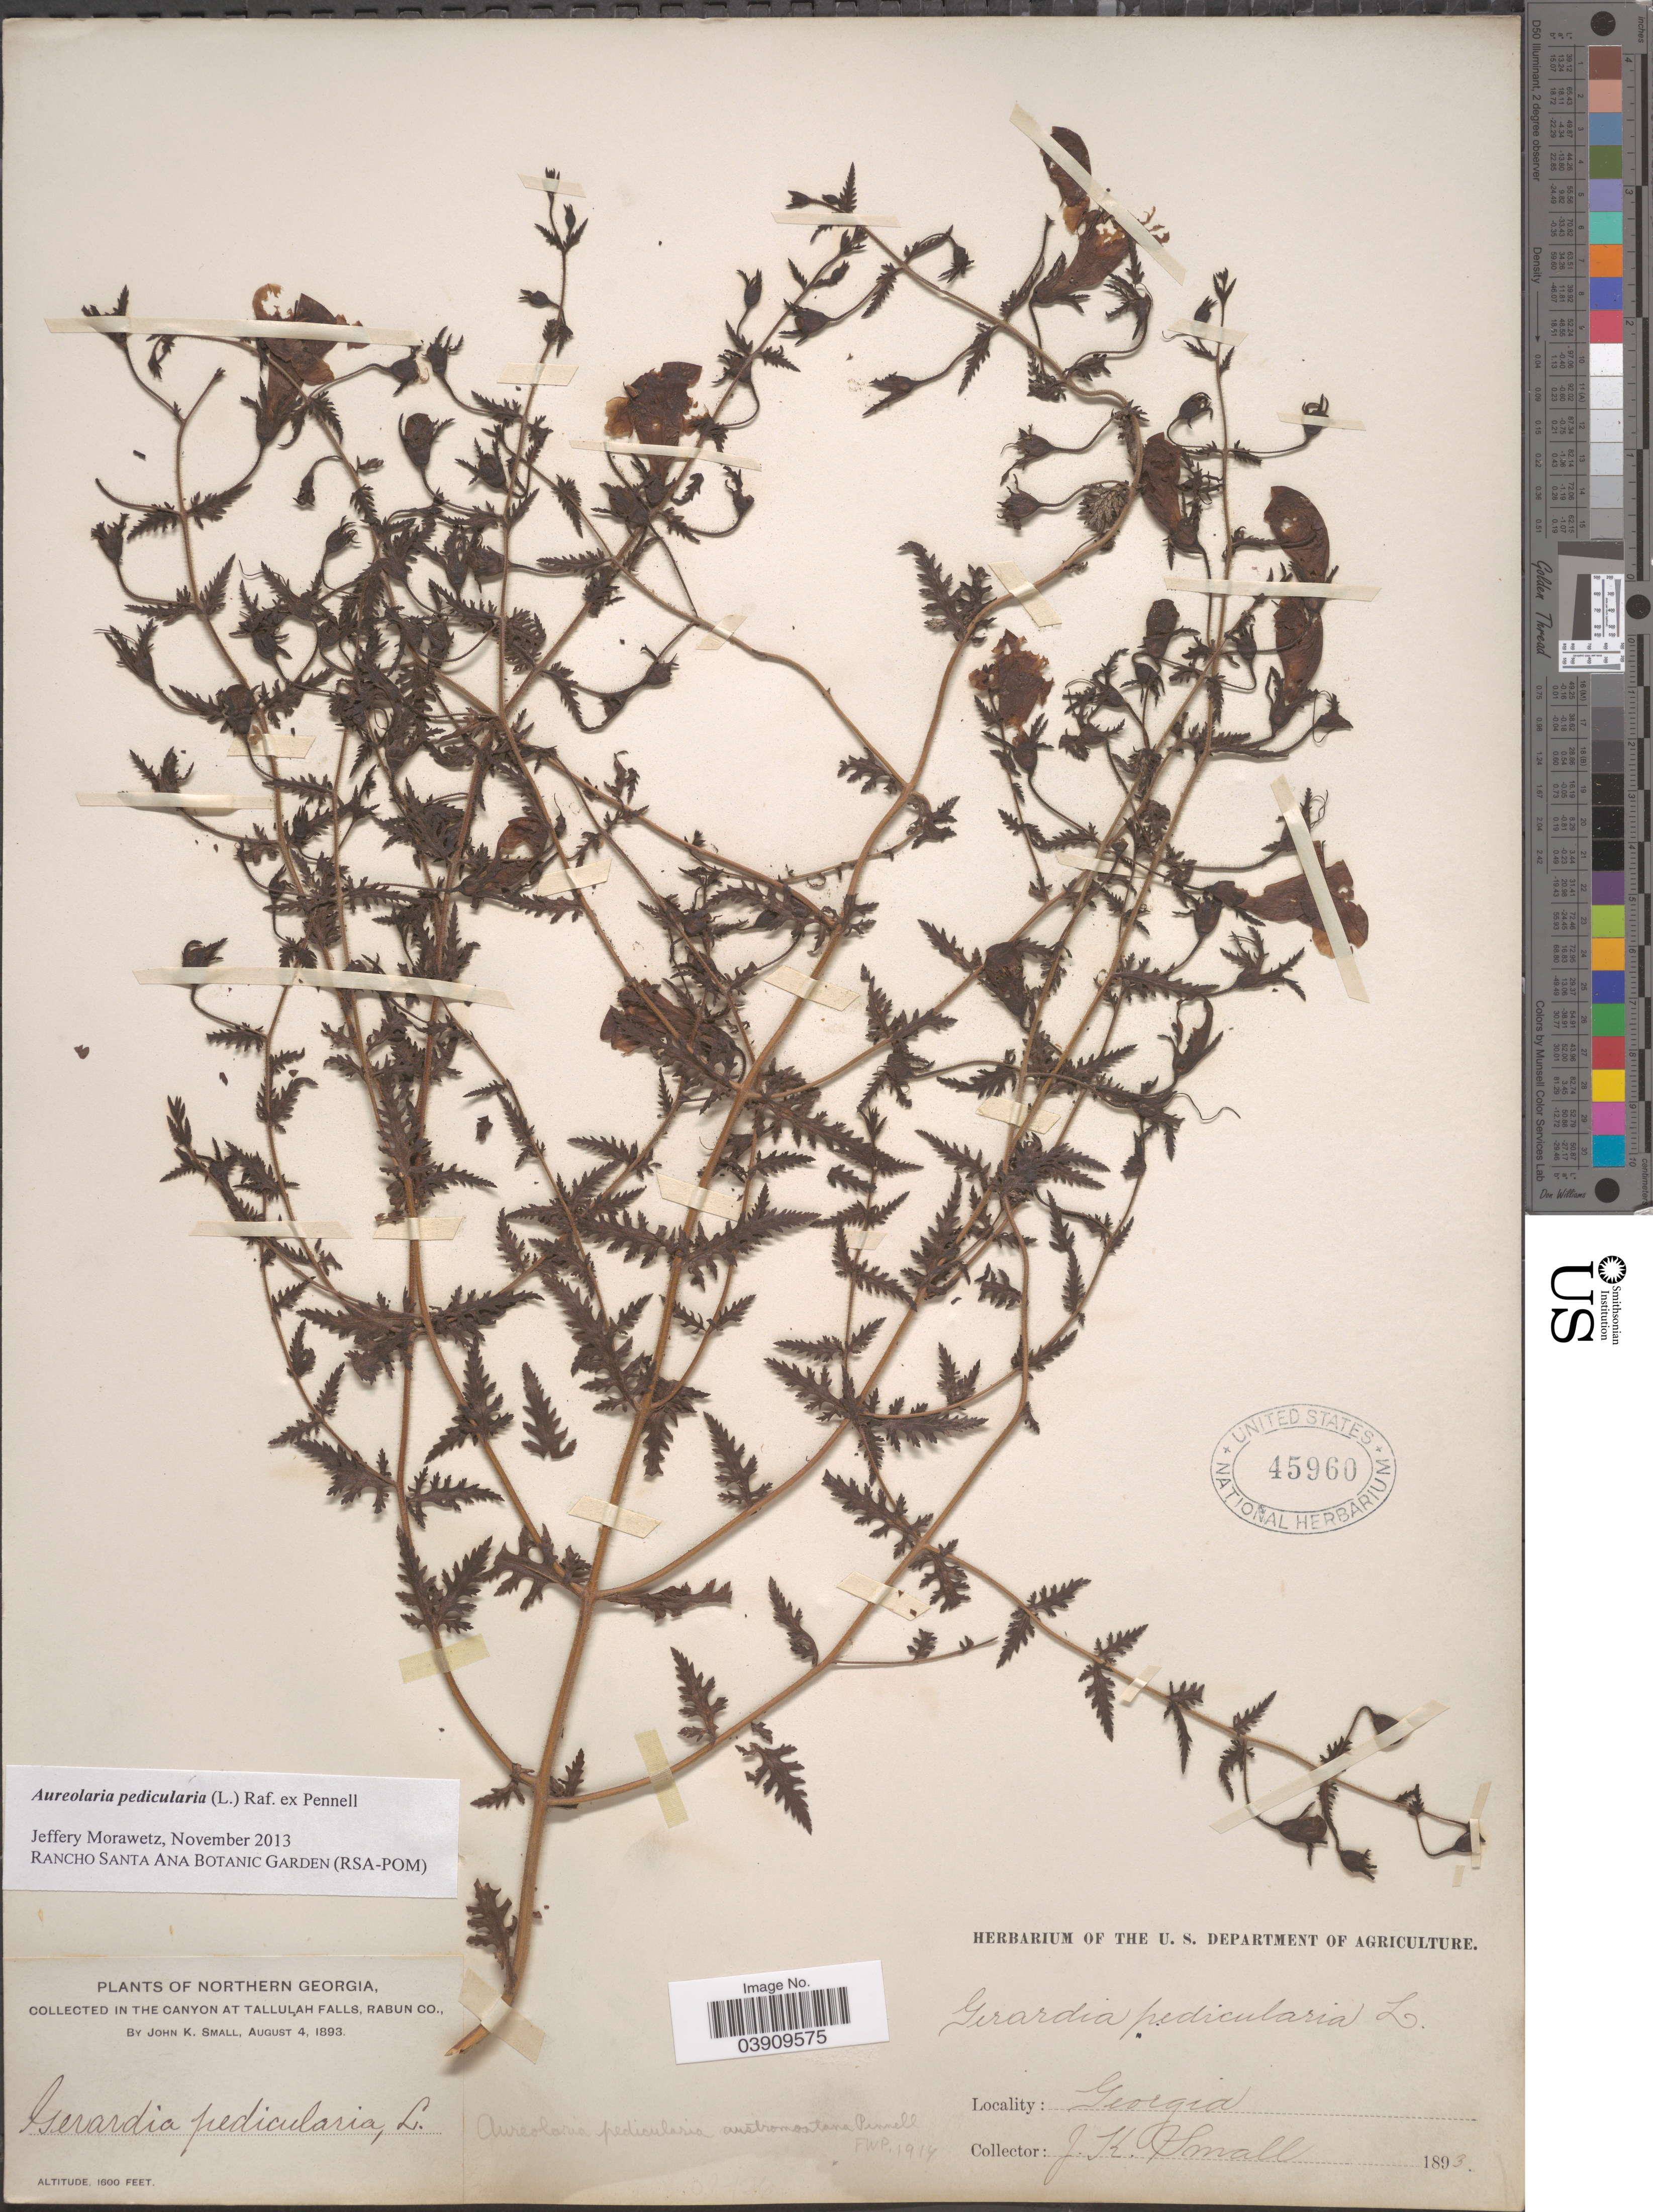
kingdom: Plantae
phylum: Tracheophyta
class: Magnoliopsida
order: Lamiales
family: Orobanchaceae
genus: Aureolaria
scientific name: Aureolaria pedicularia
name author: (L.) Raf. ex Farw.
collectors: J. K. Small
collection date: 1893-08-04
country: United States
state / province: Georgia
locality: Northern Georgia. In the Canyon at Tallulah Falls, Rabun Co.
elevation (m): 488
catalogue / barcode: US 45960